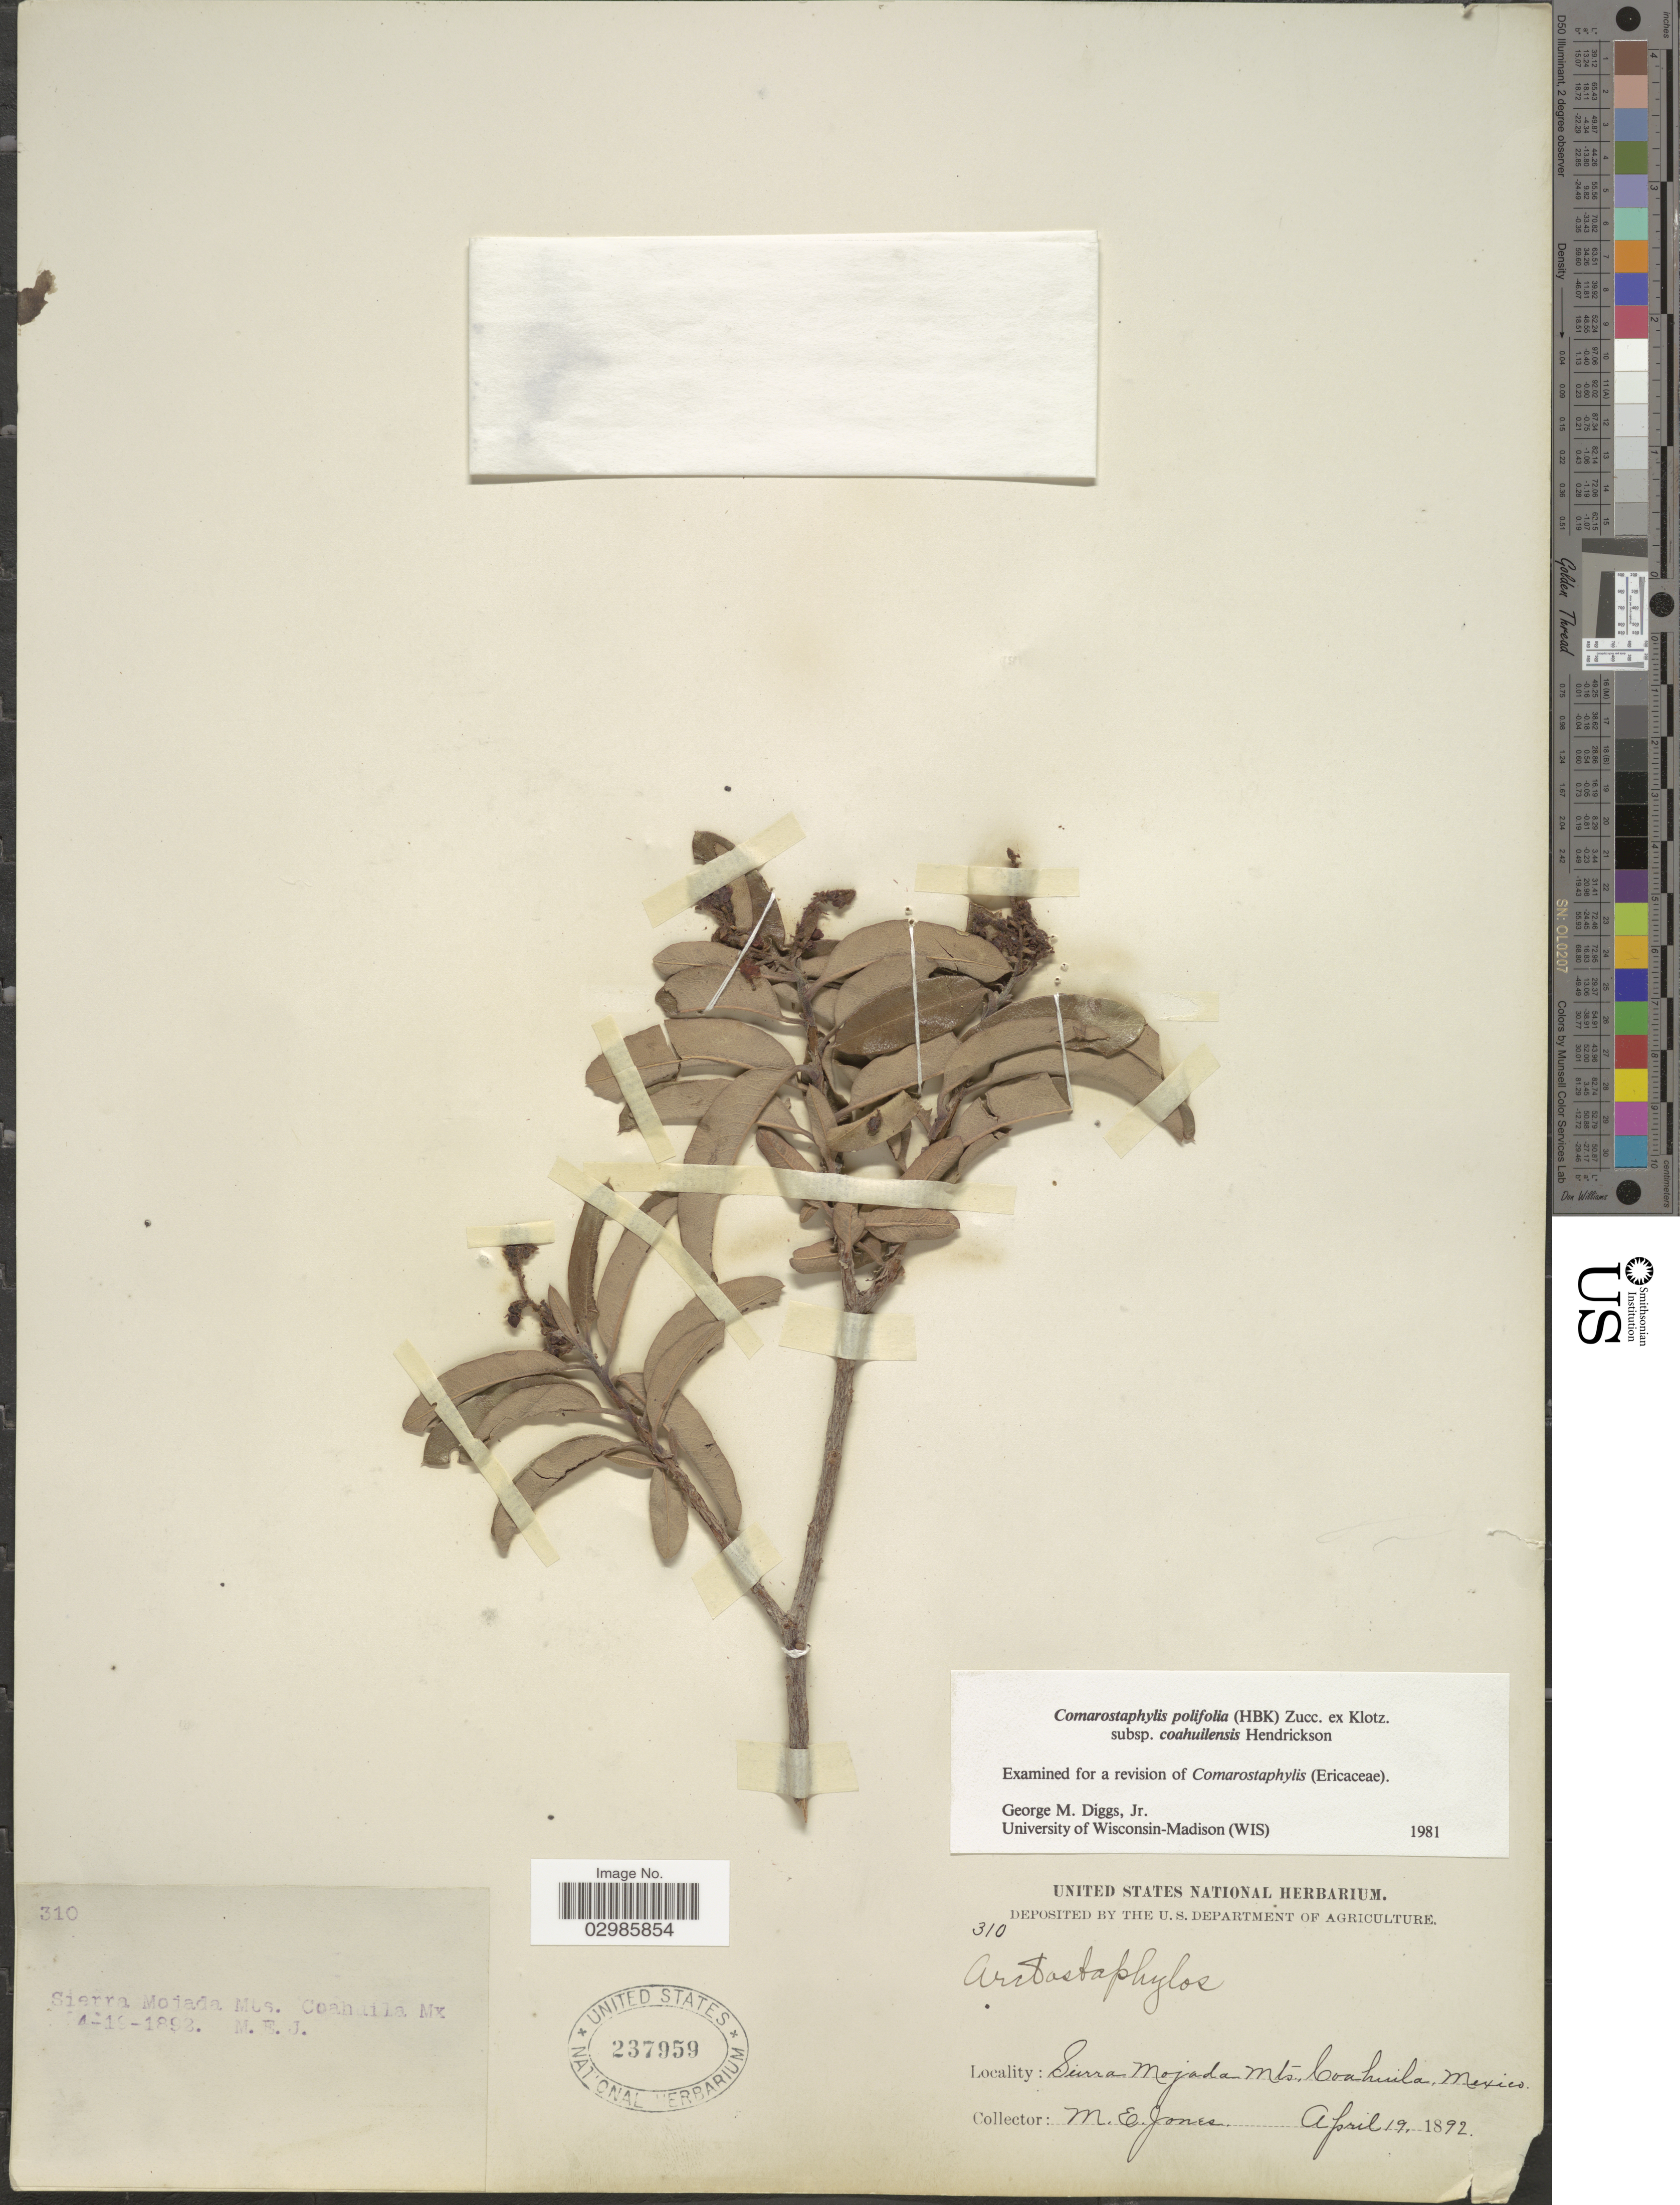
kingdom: Plantae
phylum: Tracheophyta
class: Magnoliopsida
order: Ericales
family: Ericaceae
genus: Comarostaphylis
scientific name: Comarostaphylis polifolia subsp. coahuilensis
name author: Henrickson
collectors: M. E. Jones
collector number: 310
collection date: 1892-04-19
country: Mexico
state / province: Coahuila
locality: Sierra Mojada Mts.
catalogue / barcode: US 237959